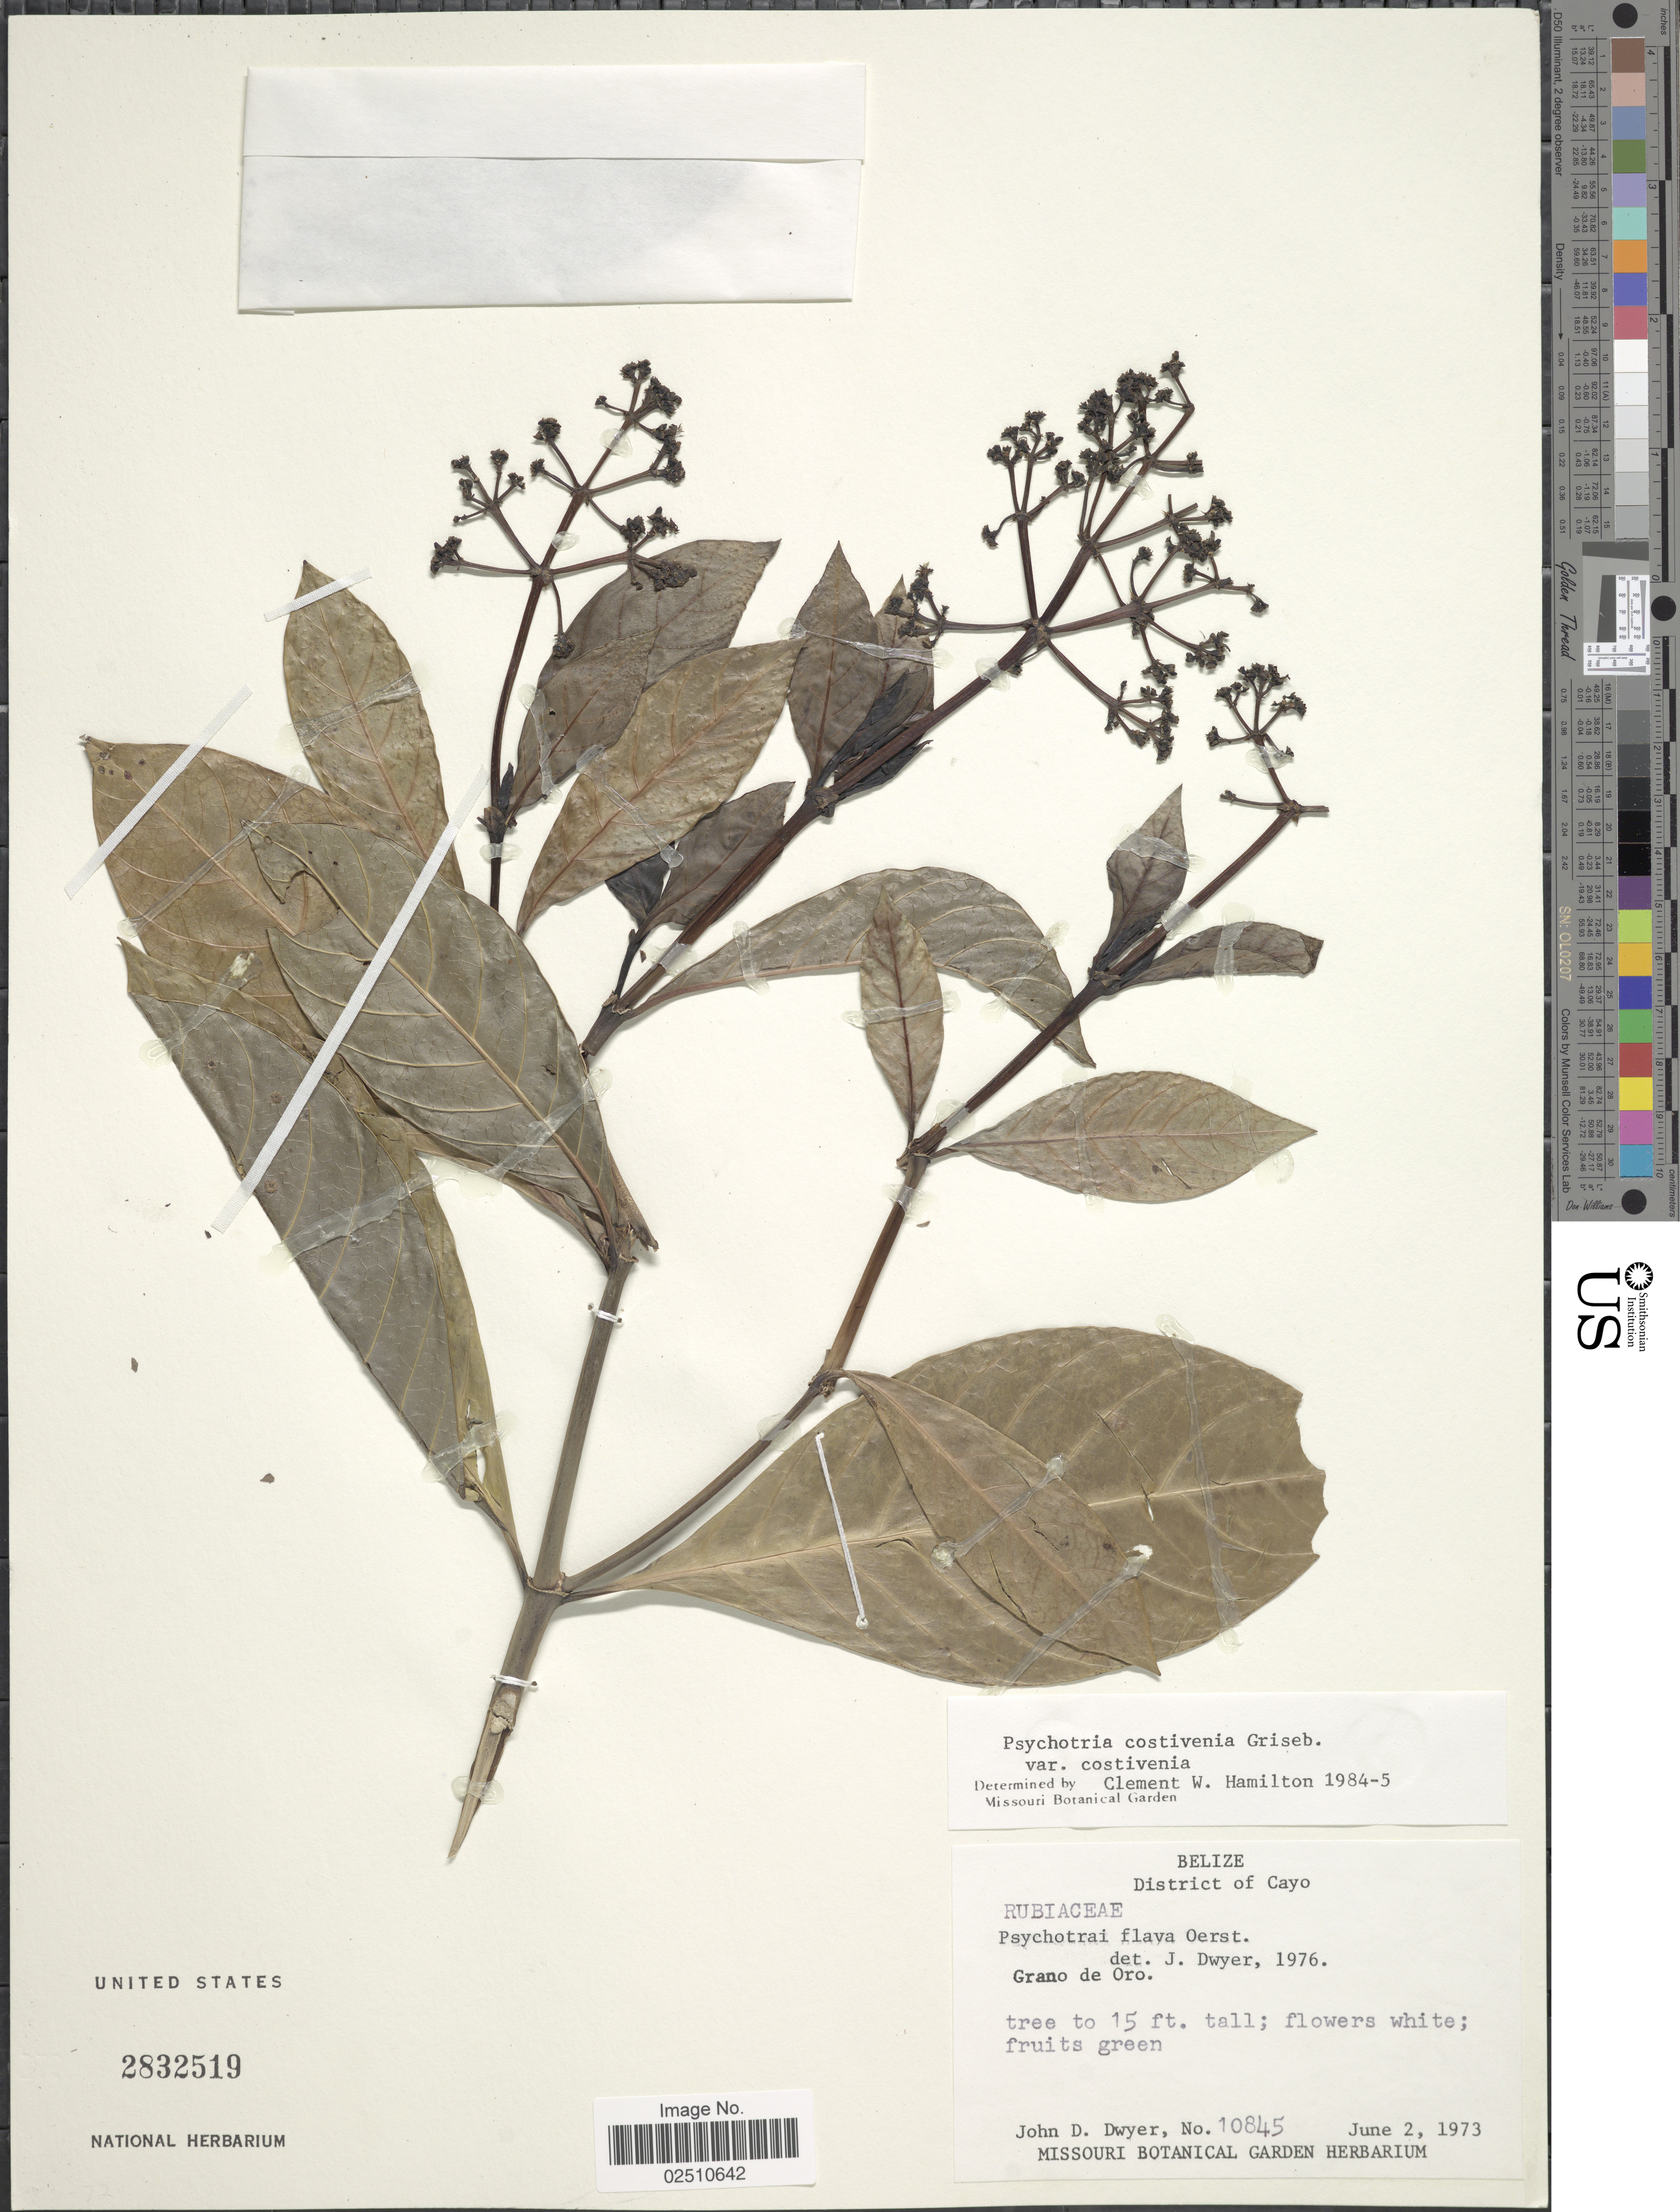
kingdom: Plantae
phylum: Tracheophyta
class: Magnoliopsida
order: Gentianales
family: Rubiaceae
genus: Psychotria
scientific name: Psychotria costivenia var. costivenia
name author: Griseb.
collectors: J. D. Dwyer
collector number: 10845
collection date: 1973-06-02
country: Belize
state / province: Cayo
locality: Grano de Oro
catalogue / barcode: US 2832519